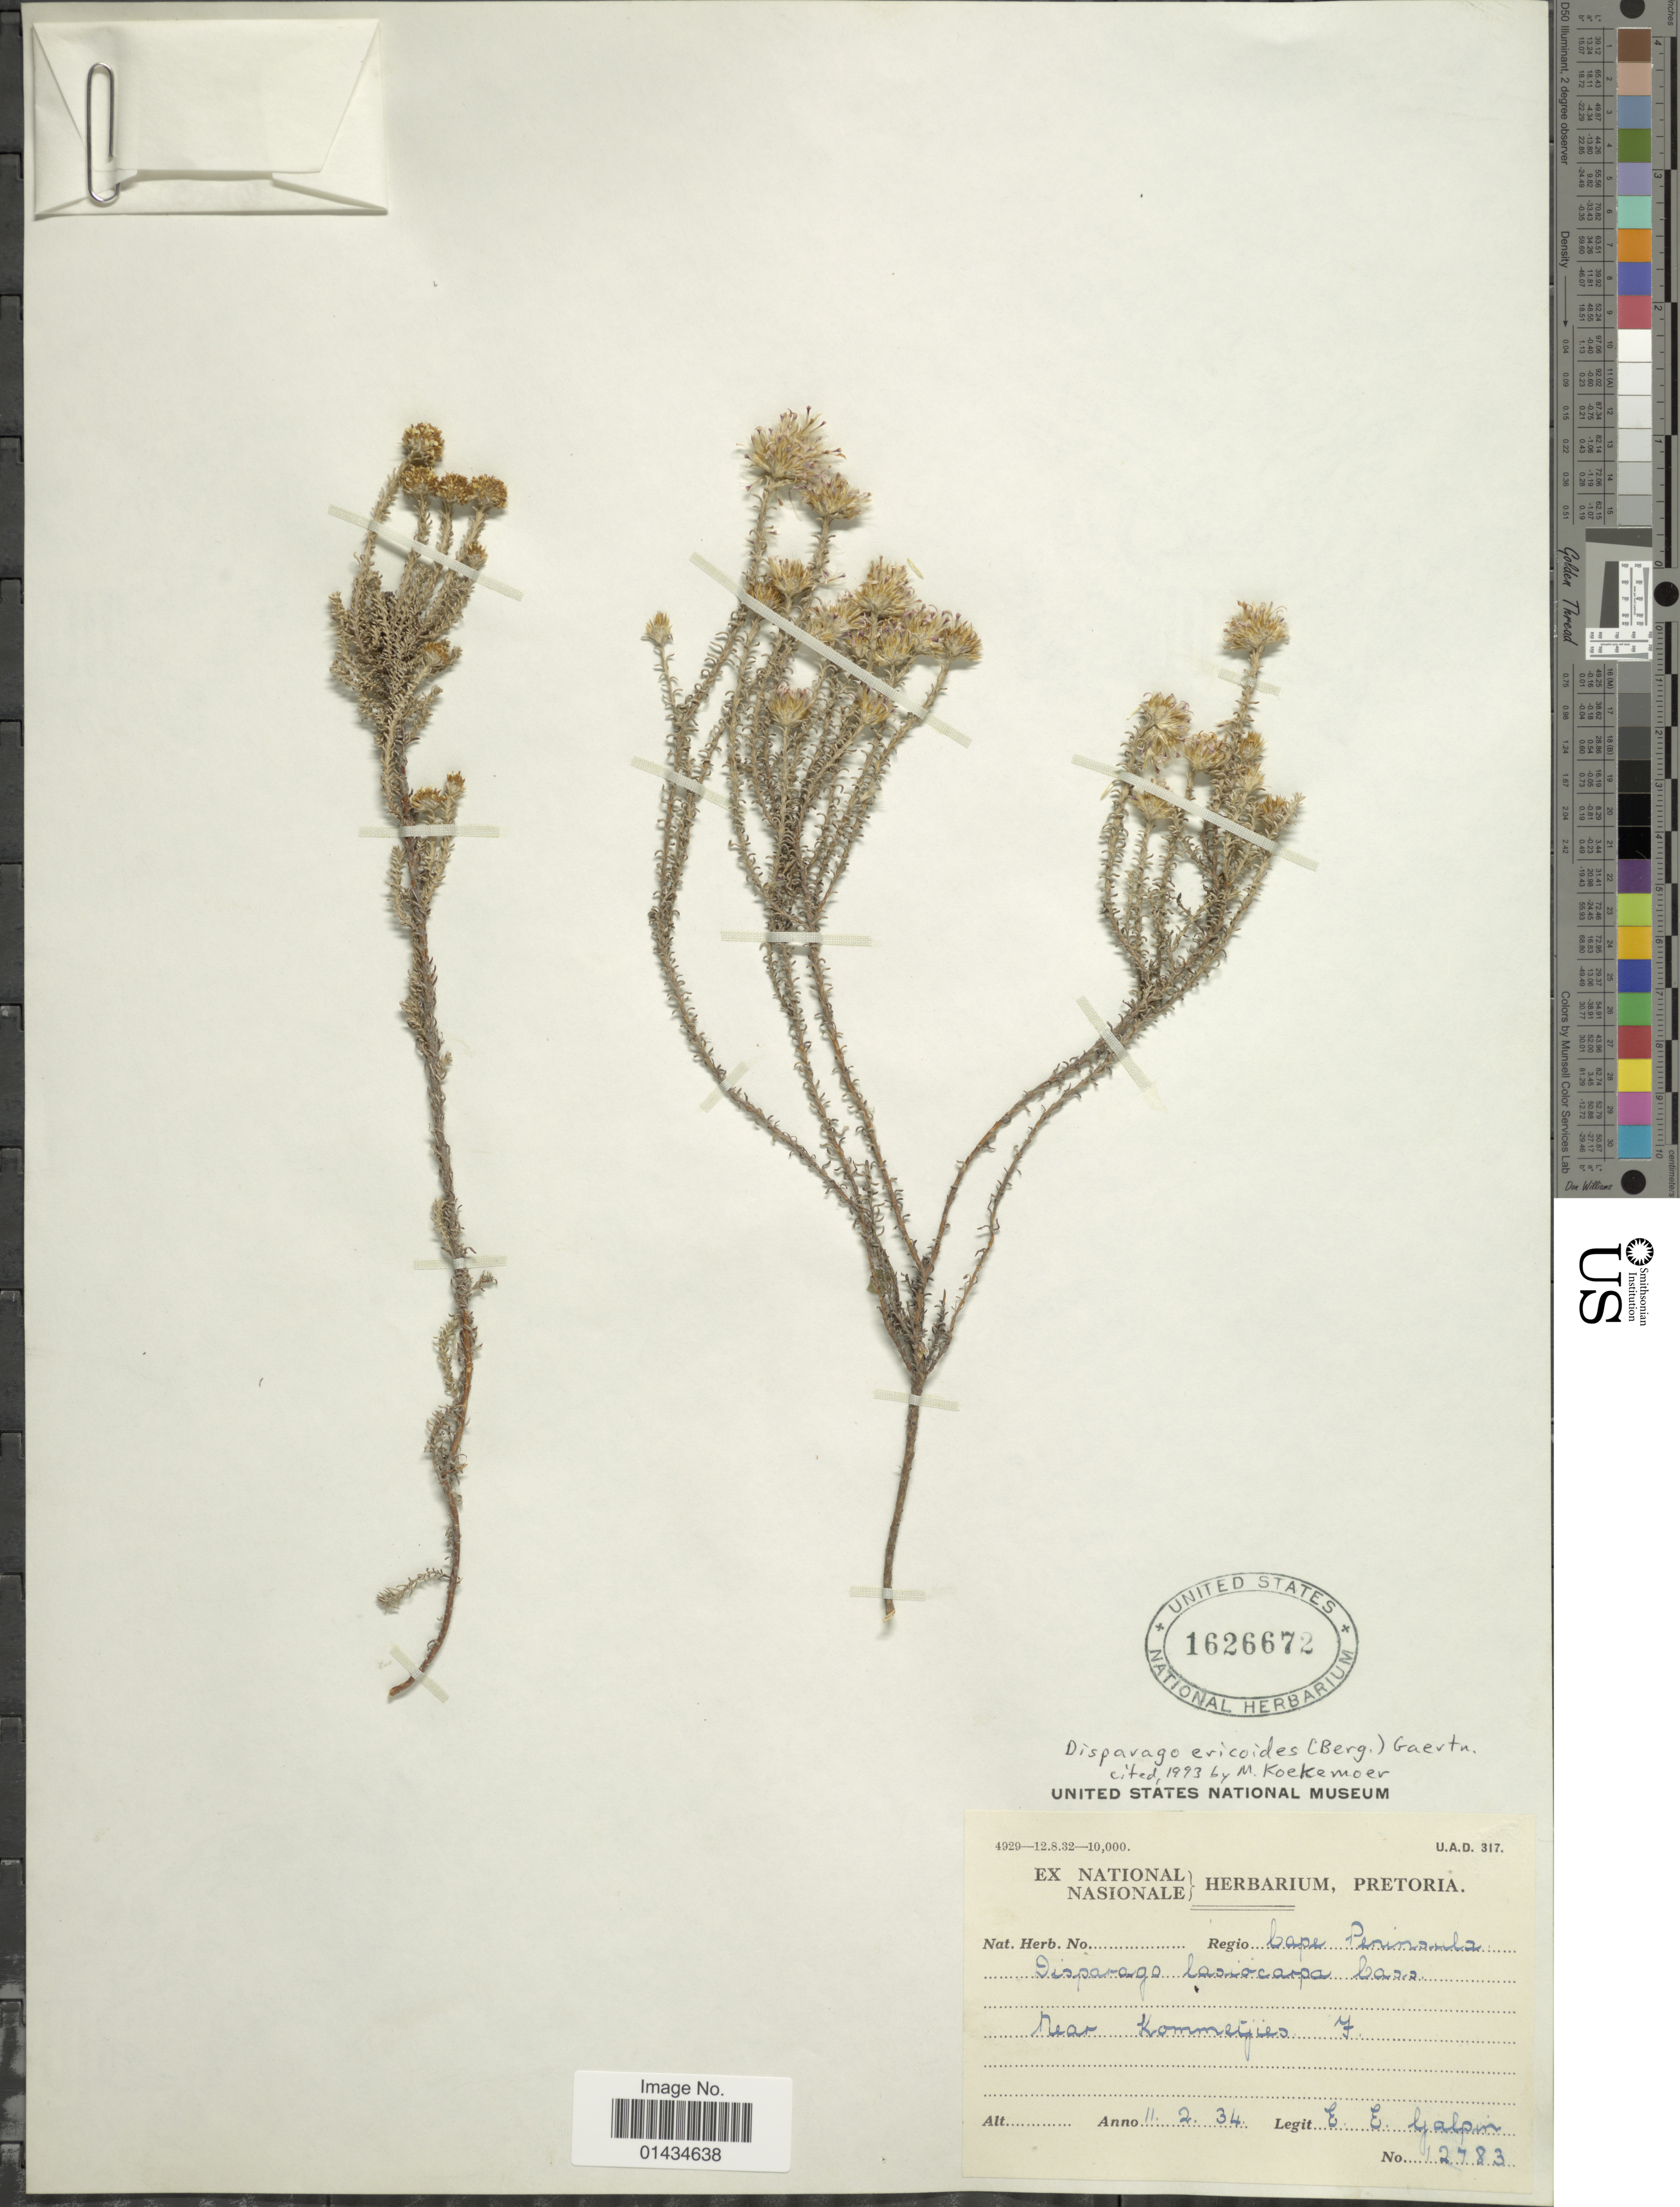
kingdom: Plantae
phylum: Tracheophyta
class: Magnoliopsida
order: Asterales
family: Asteraceae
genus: Disparago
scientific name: Disparago ericoides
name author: Gaertn.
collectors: E. Galpin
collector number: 12783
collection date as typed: Transcribed d/m/y: 11/2/34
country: South Africa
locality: Regio Cape Peninsula, near Kemmeijies F.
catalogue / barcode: US 1626672